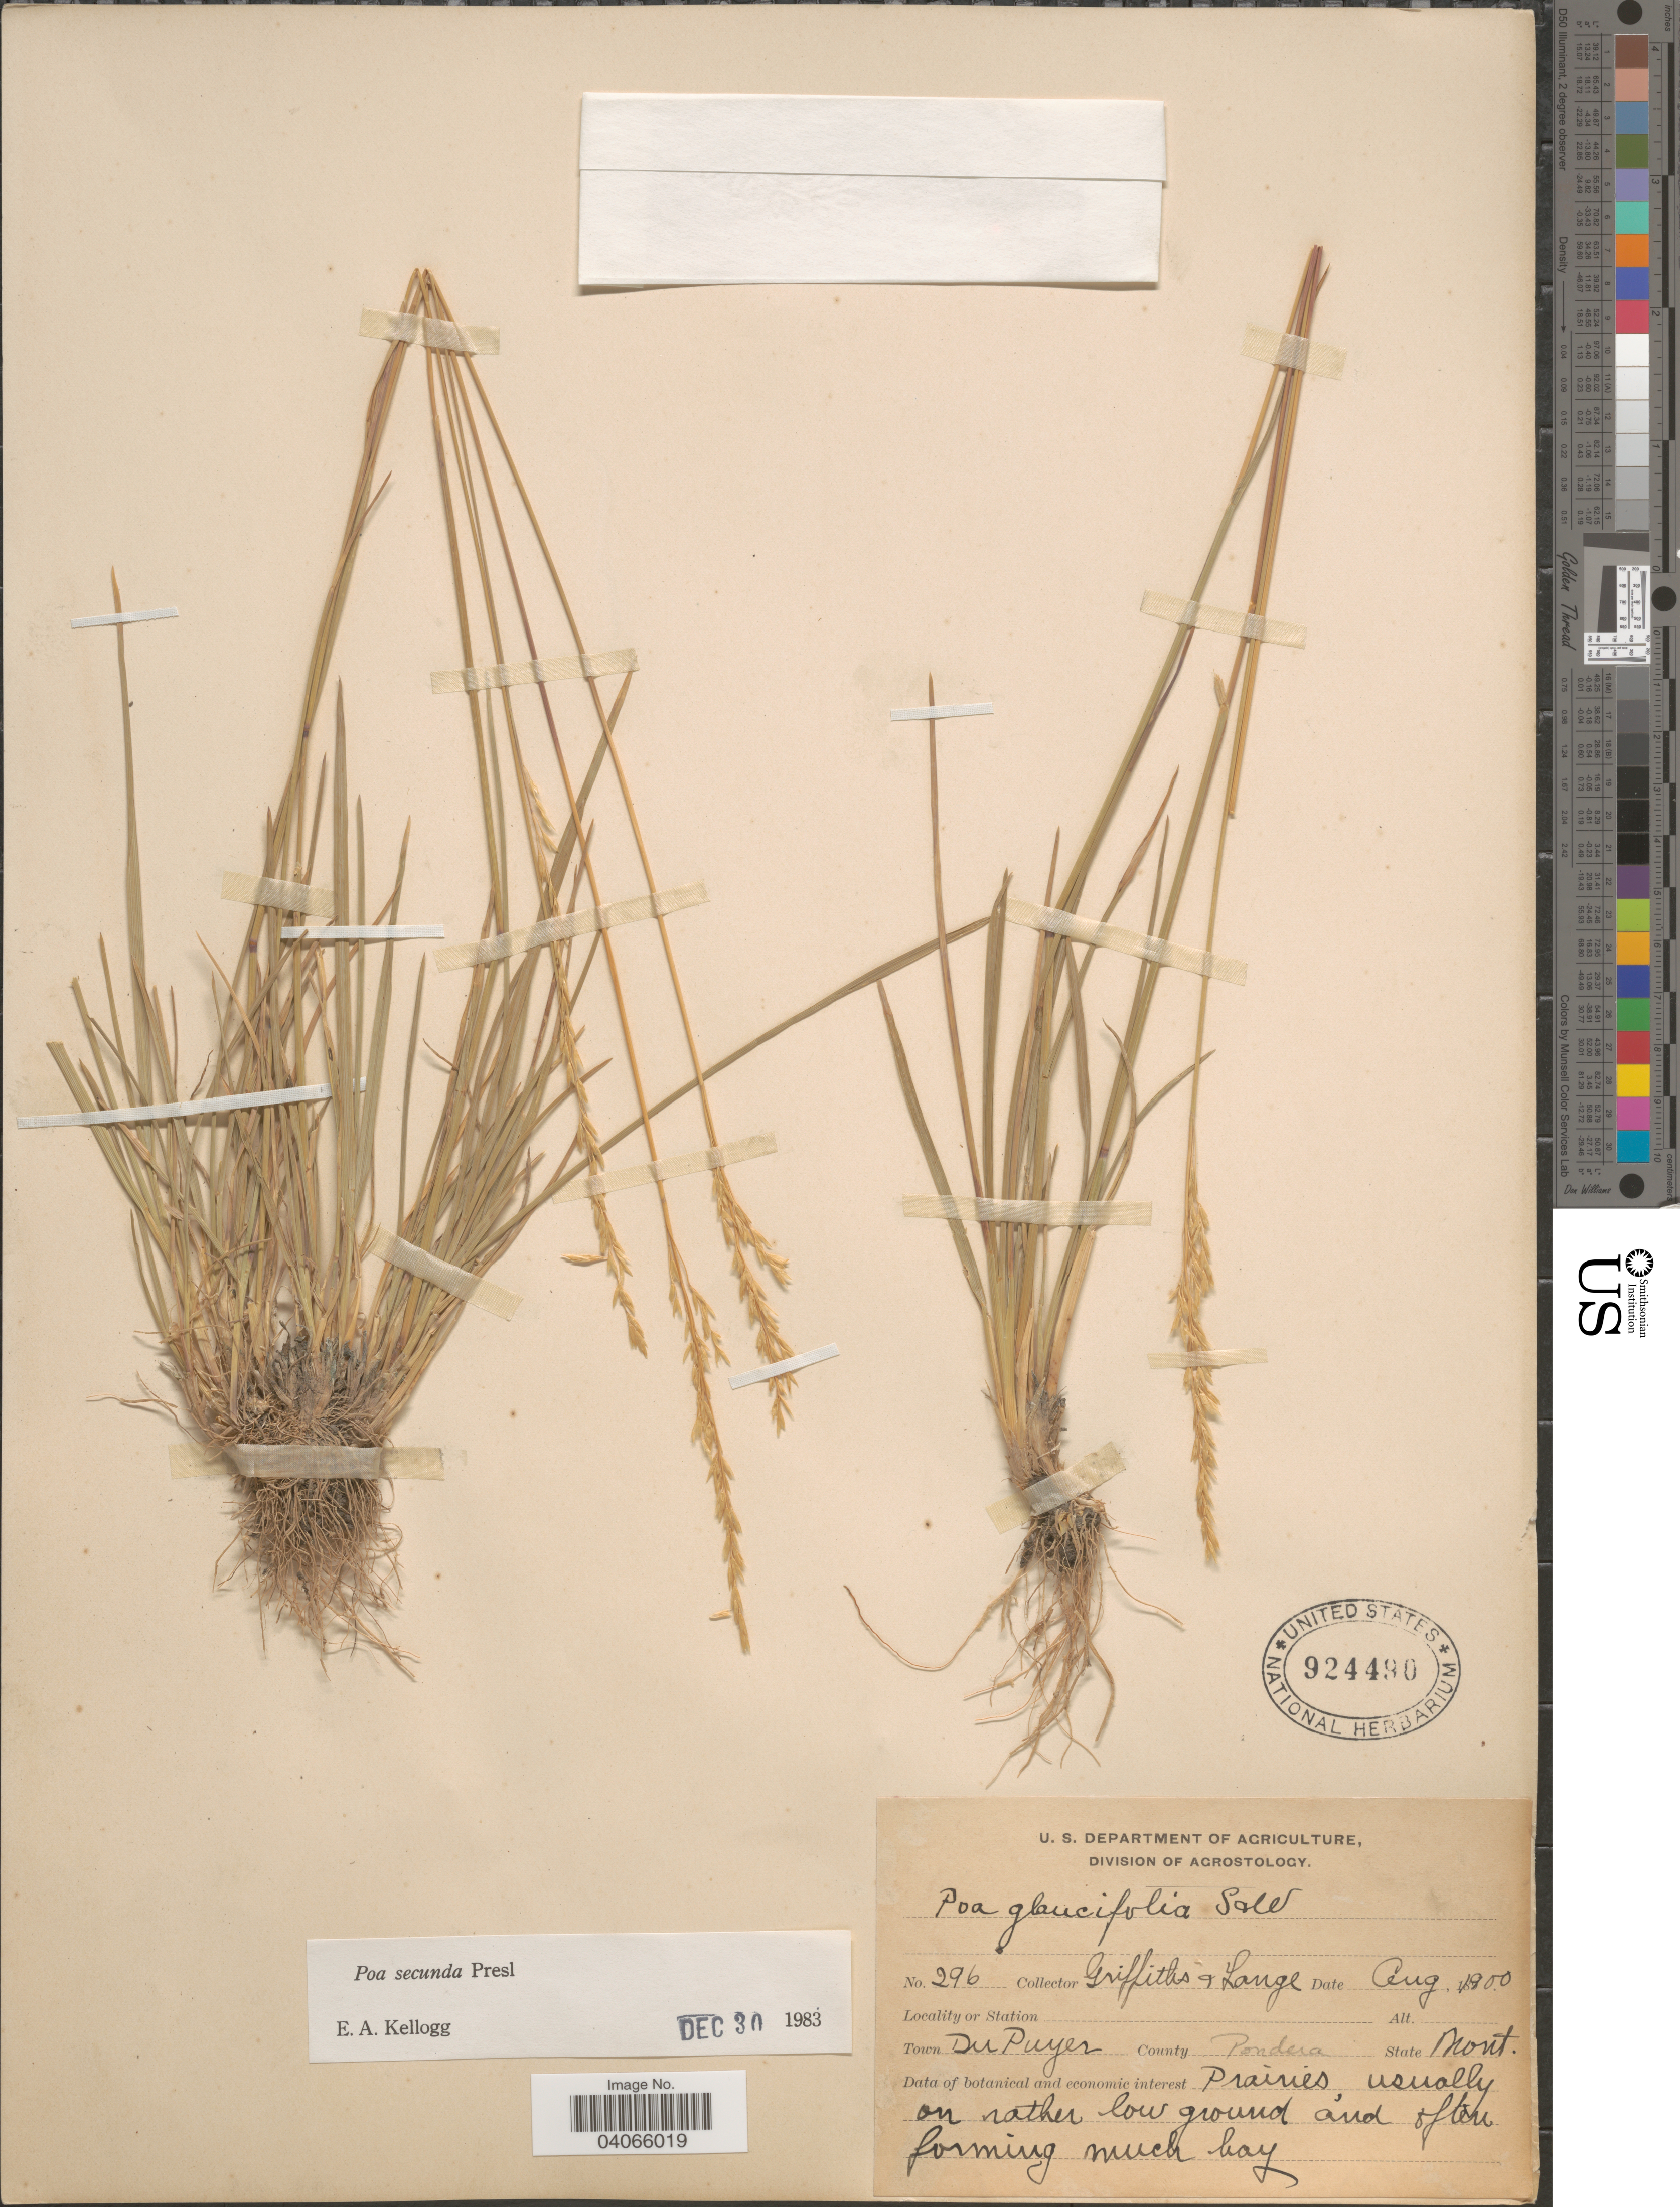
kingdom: Plantae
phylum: Tracheophyta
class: Liliopsida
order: Poales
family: Poaceae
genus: Poa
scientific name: Poa secunda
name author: J. Presl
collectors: -- Griffiths & -- Lange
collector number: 296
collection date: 1900-08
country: United States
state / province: Montana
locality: Town DuPuyer. County Pondera.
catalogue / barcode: US 924490